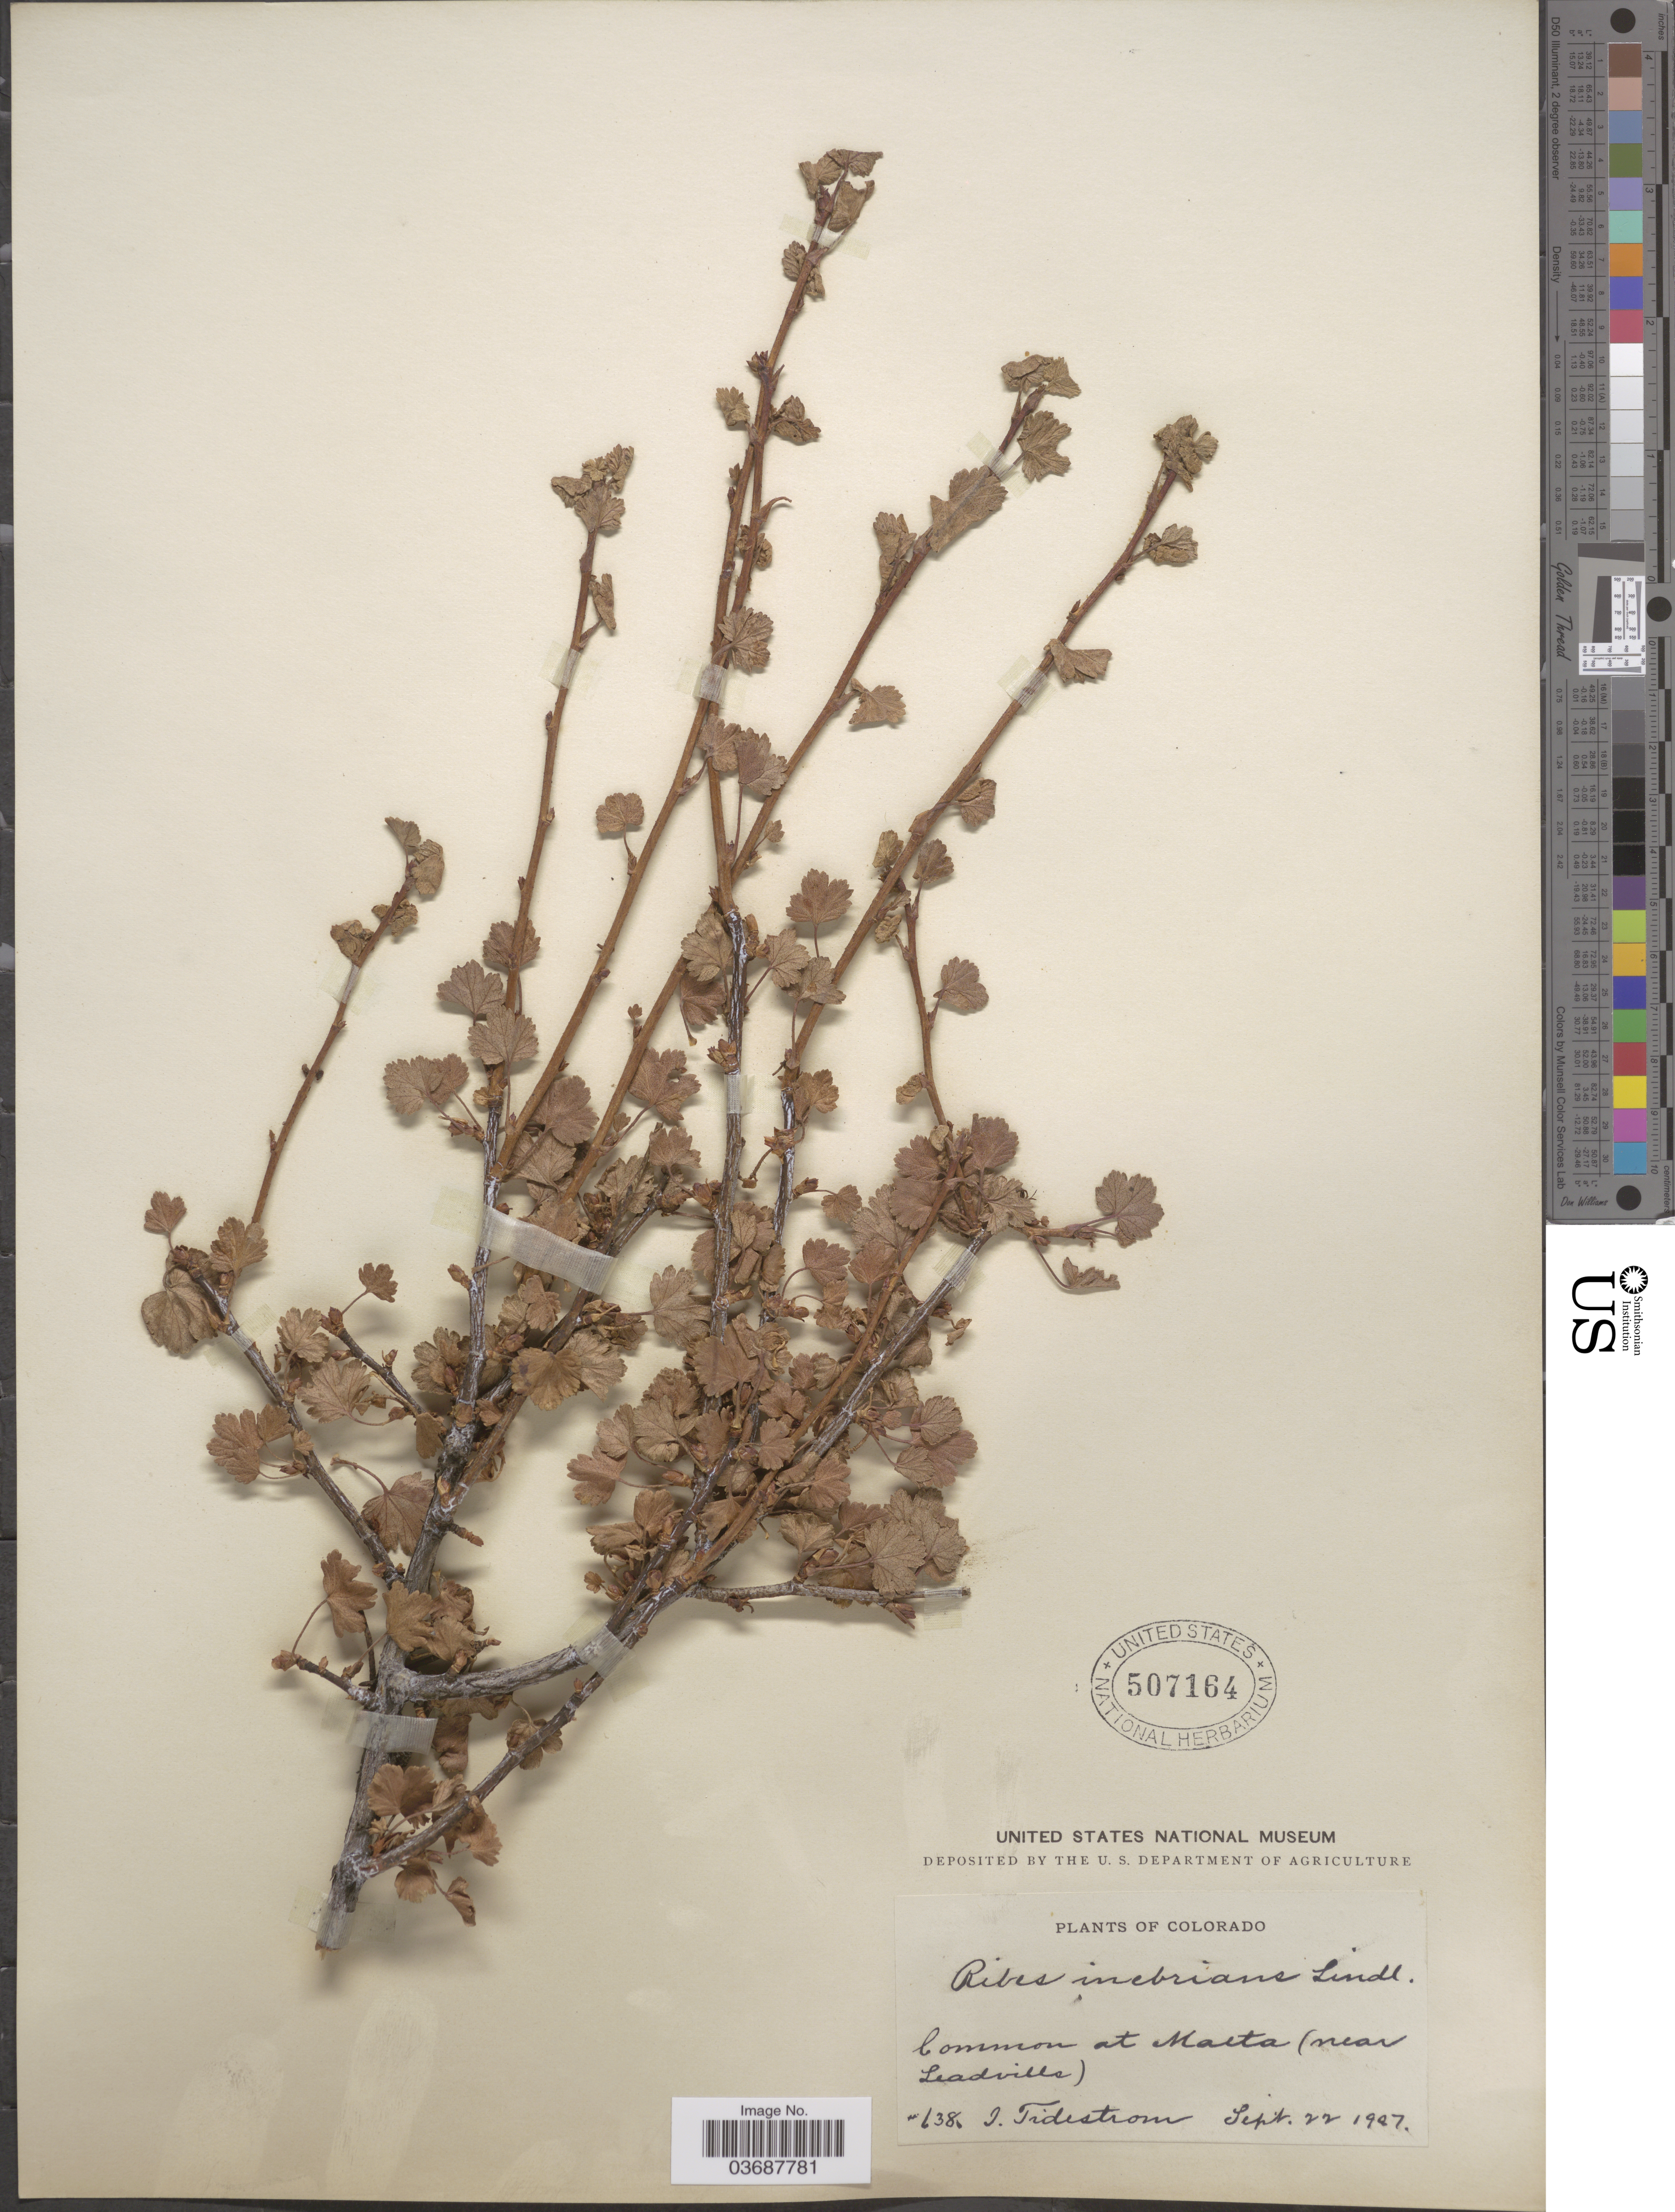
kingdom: Plantae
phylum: Tracheophyta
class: Magnoliopsida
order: Saxifragales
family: Grossulariaceae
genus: Ribes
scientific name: Ribes inebrians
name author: Lindl.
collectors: I. F. Tidestrom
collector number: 638*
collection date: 1987-09-22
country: United States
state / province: Colorado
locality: Malta (near Leadville).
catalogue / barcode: US 507164